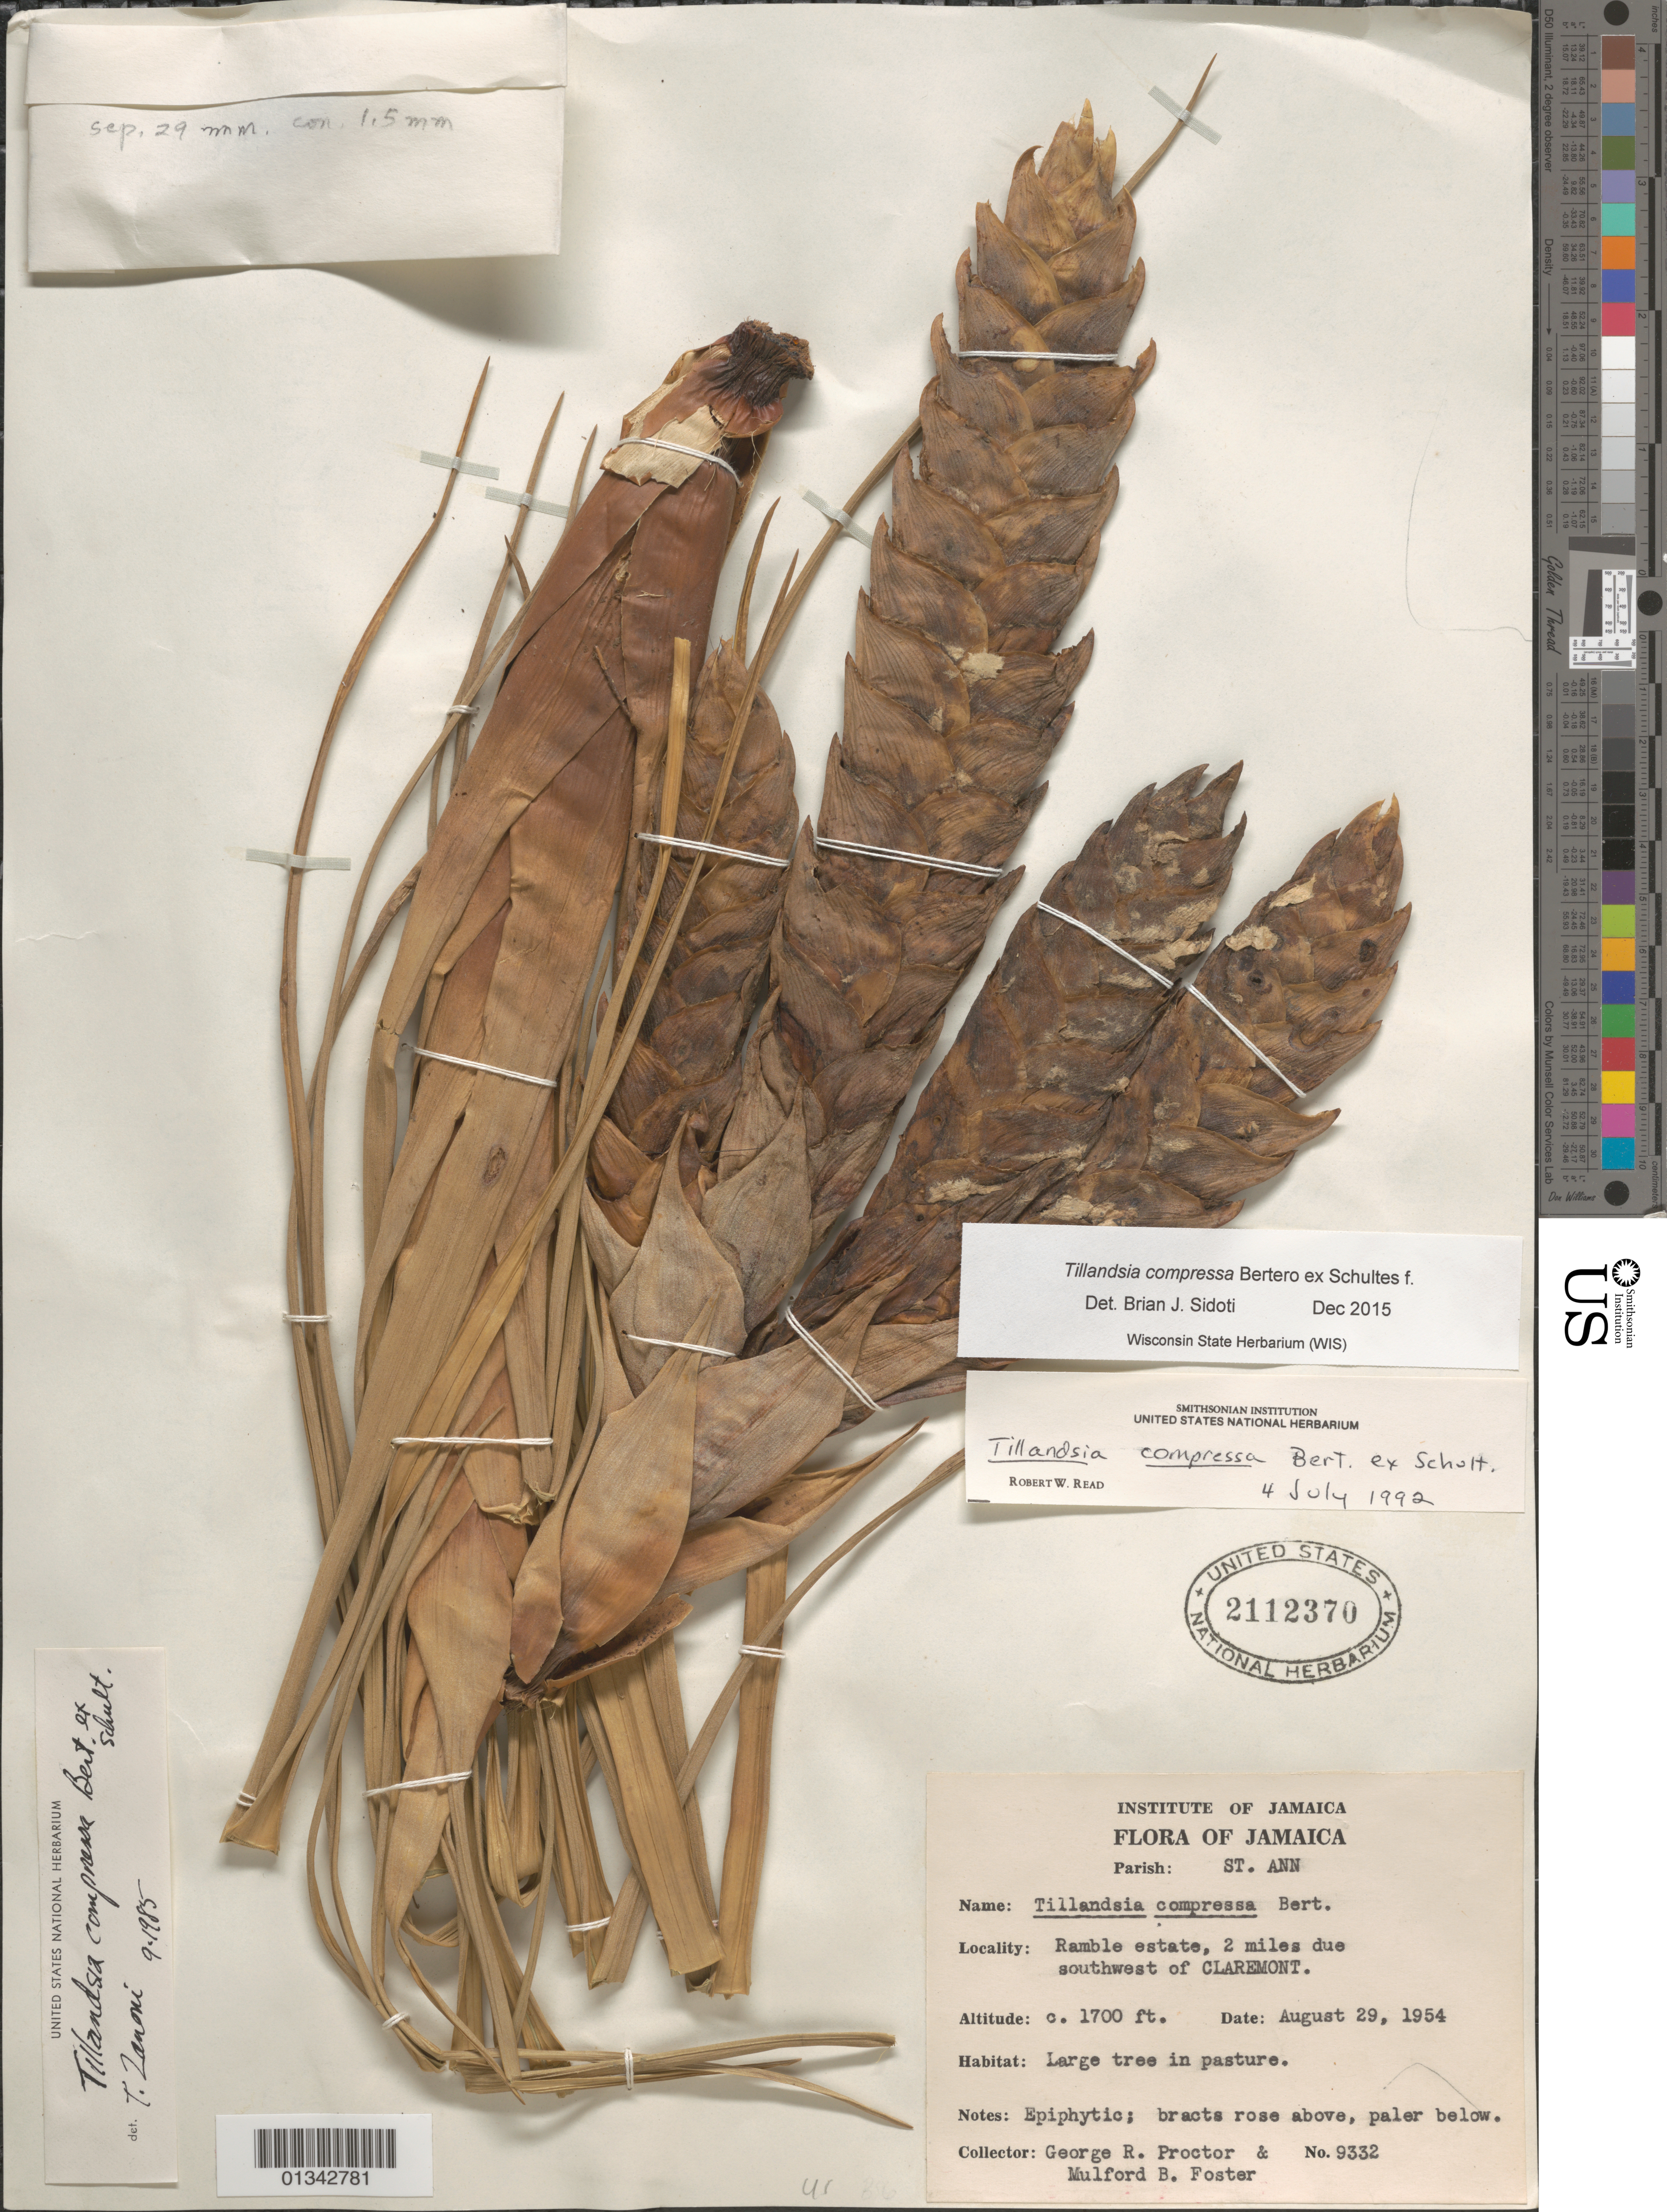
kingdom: Plantae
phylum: Tracheophyta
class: Liliopsida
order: Poales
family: Bromeliaceae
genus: Tillandsia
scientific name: Tillandsia compressa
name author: Bertero ex Schult. & Schult. f.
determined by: Sidoti, B. J.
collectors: G. R. Proctor & M. B. Foster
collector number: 9332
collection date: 1954-08-29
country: Jamaica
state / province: Saint Ann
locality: Claremont. Ramble estate, 2 miles du SW of Claremont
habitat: Large tree in pasture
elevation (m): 518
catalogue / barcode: US 2112370